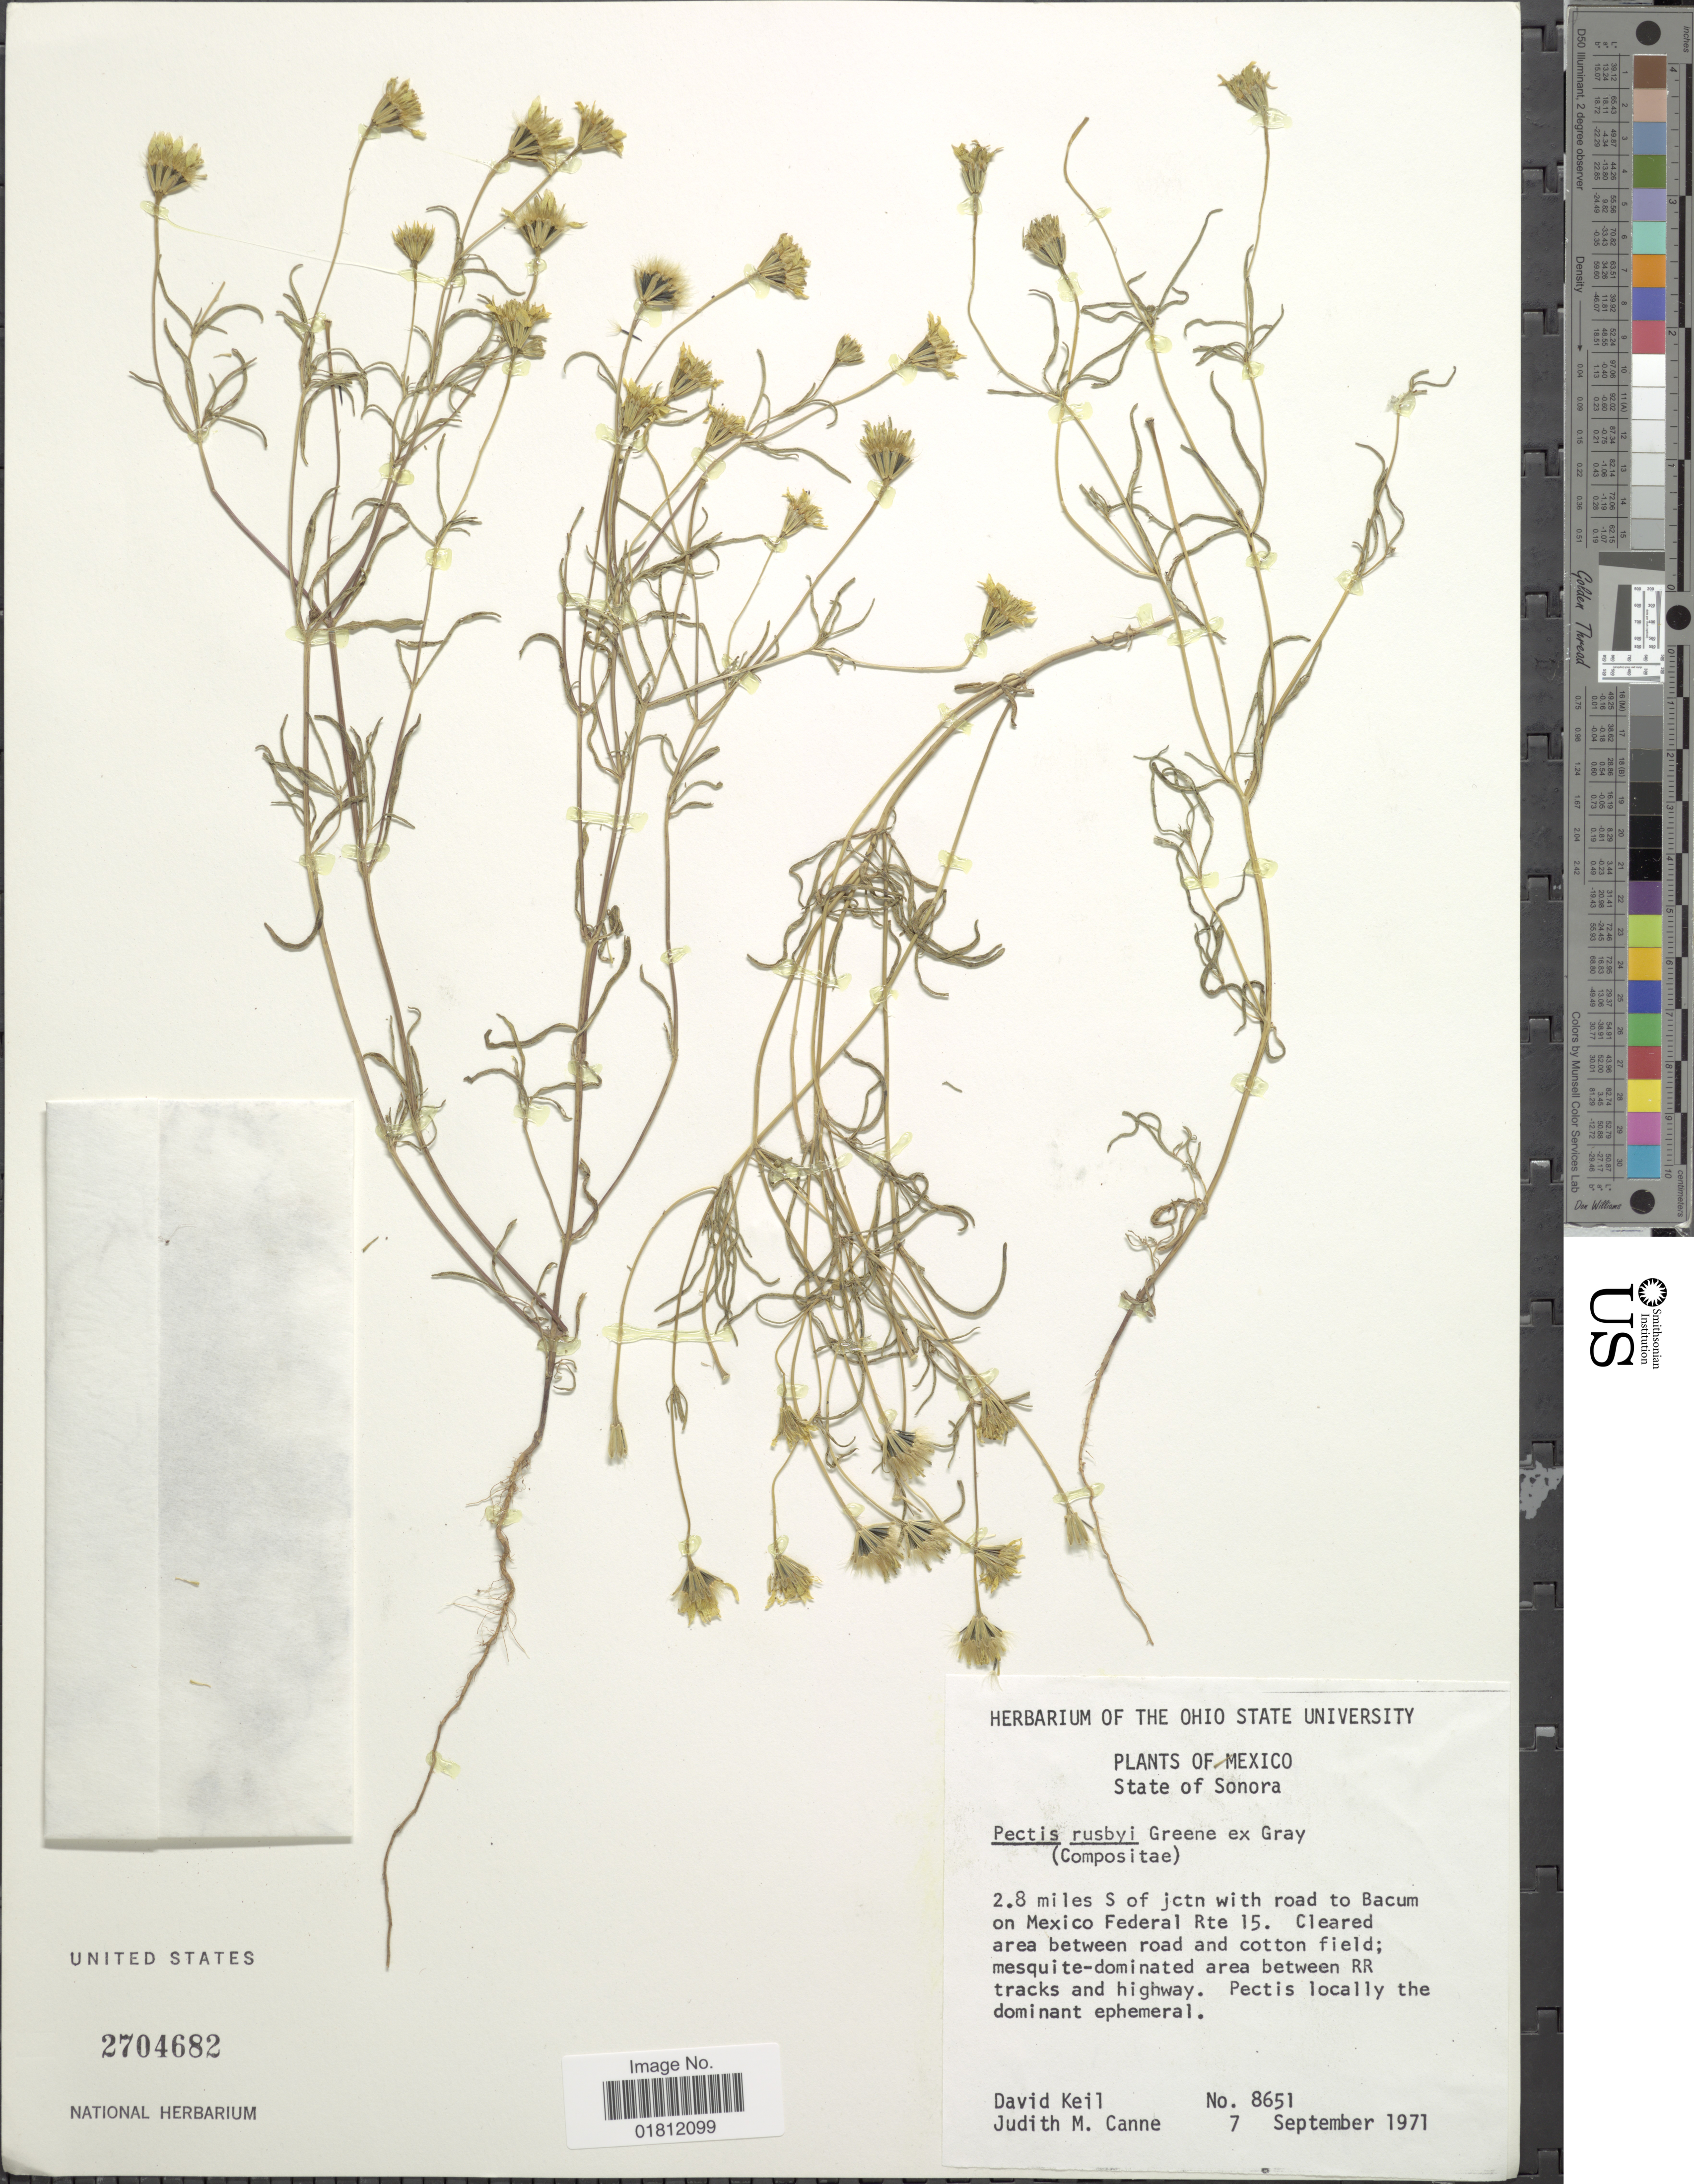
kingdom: Plantae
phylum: Tracheophyta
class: Magnoliopsida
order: Asterales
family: Asteraceae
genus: Pectis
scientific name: Pectis rusbyi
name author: Greene ex A. Gray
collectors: D. J. Keil & J. M. Canne-Hilliker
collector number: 8651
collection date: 1971-09-07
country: Mexico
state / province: Sonora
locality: State of Sonora. 2.8 miles S of jctn with road to Bacum on Mexico Federal Rte 15.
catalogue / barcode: US 2704682